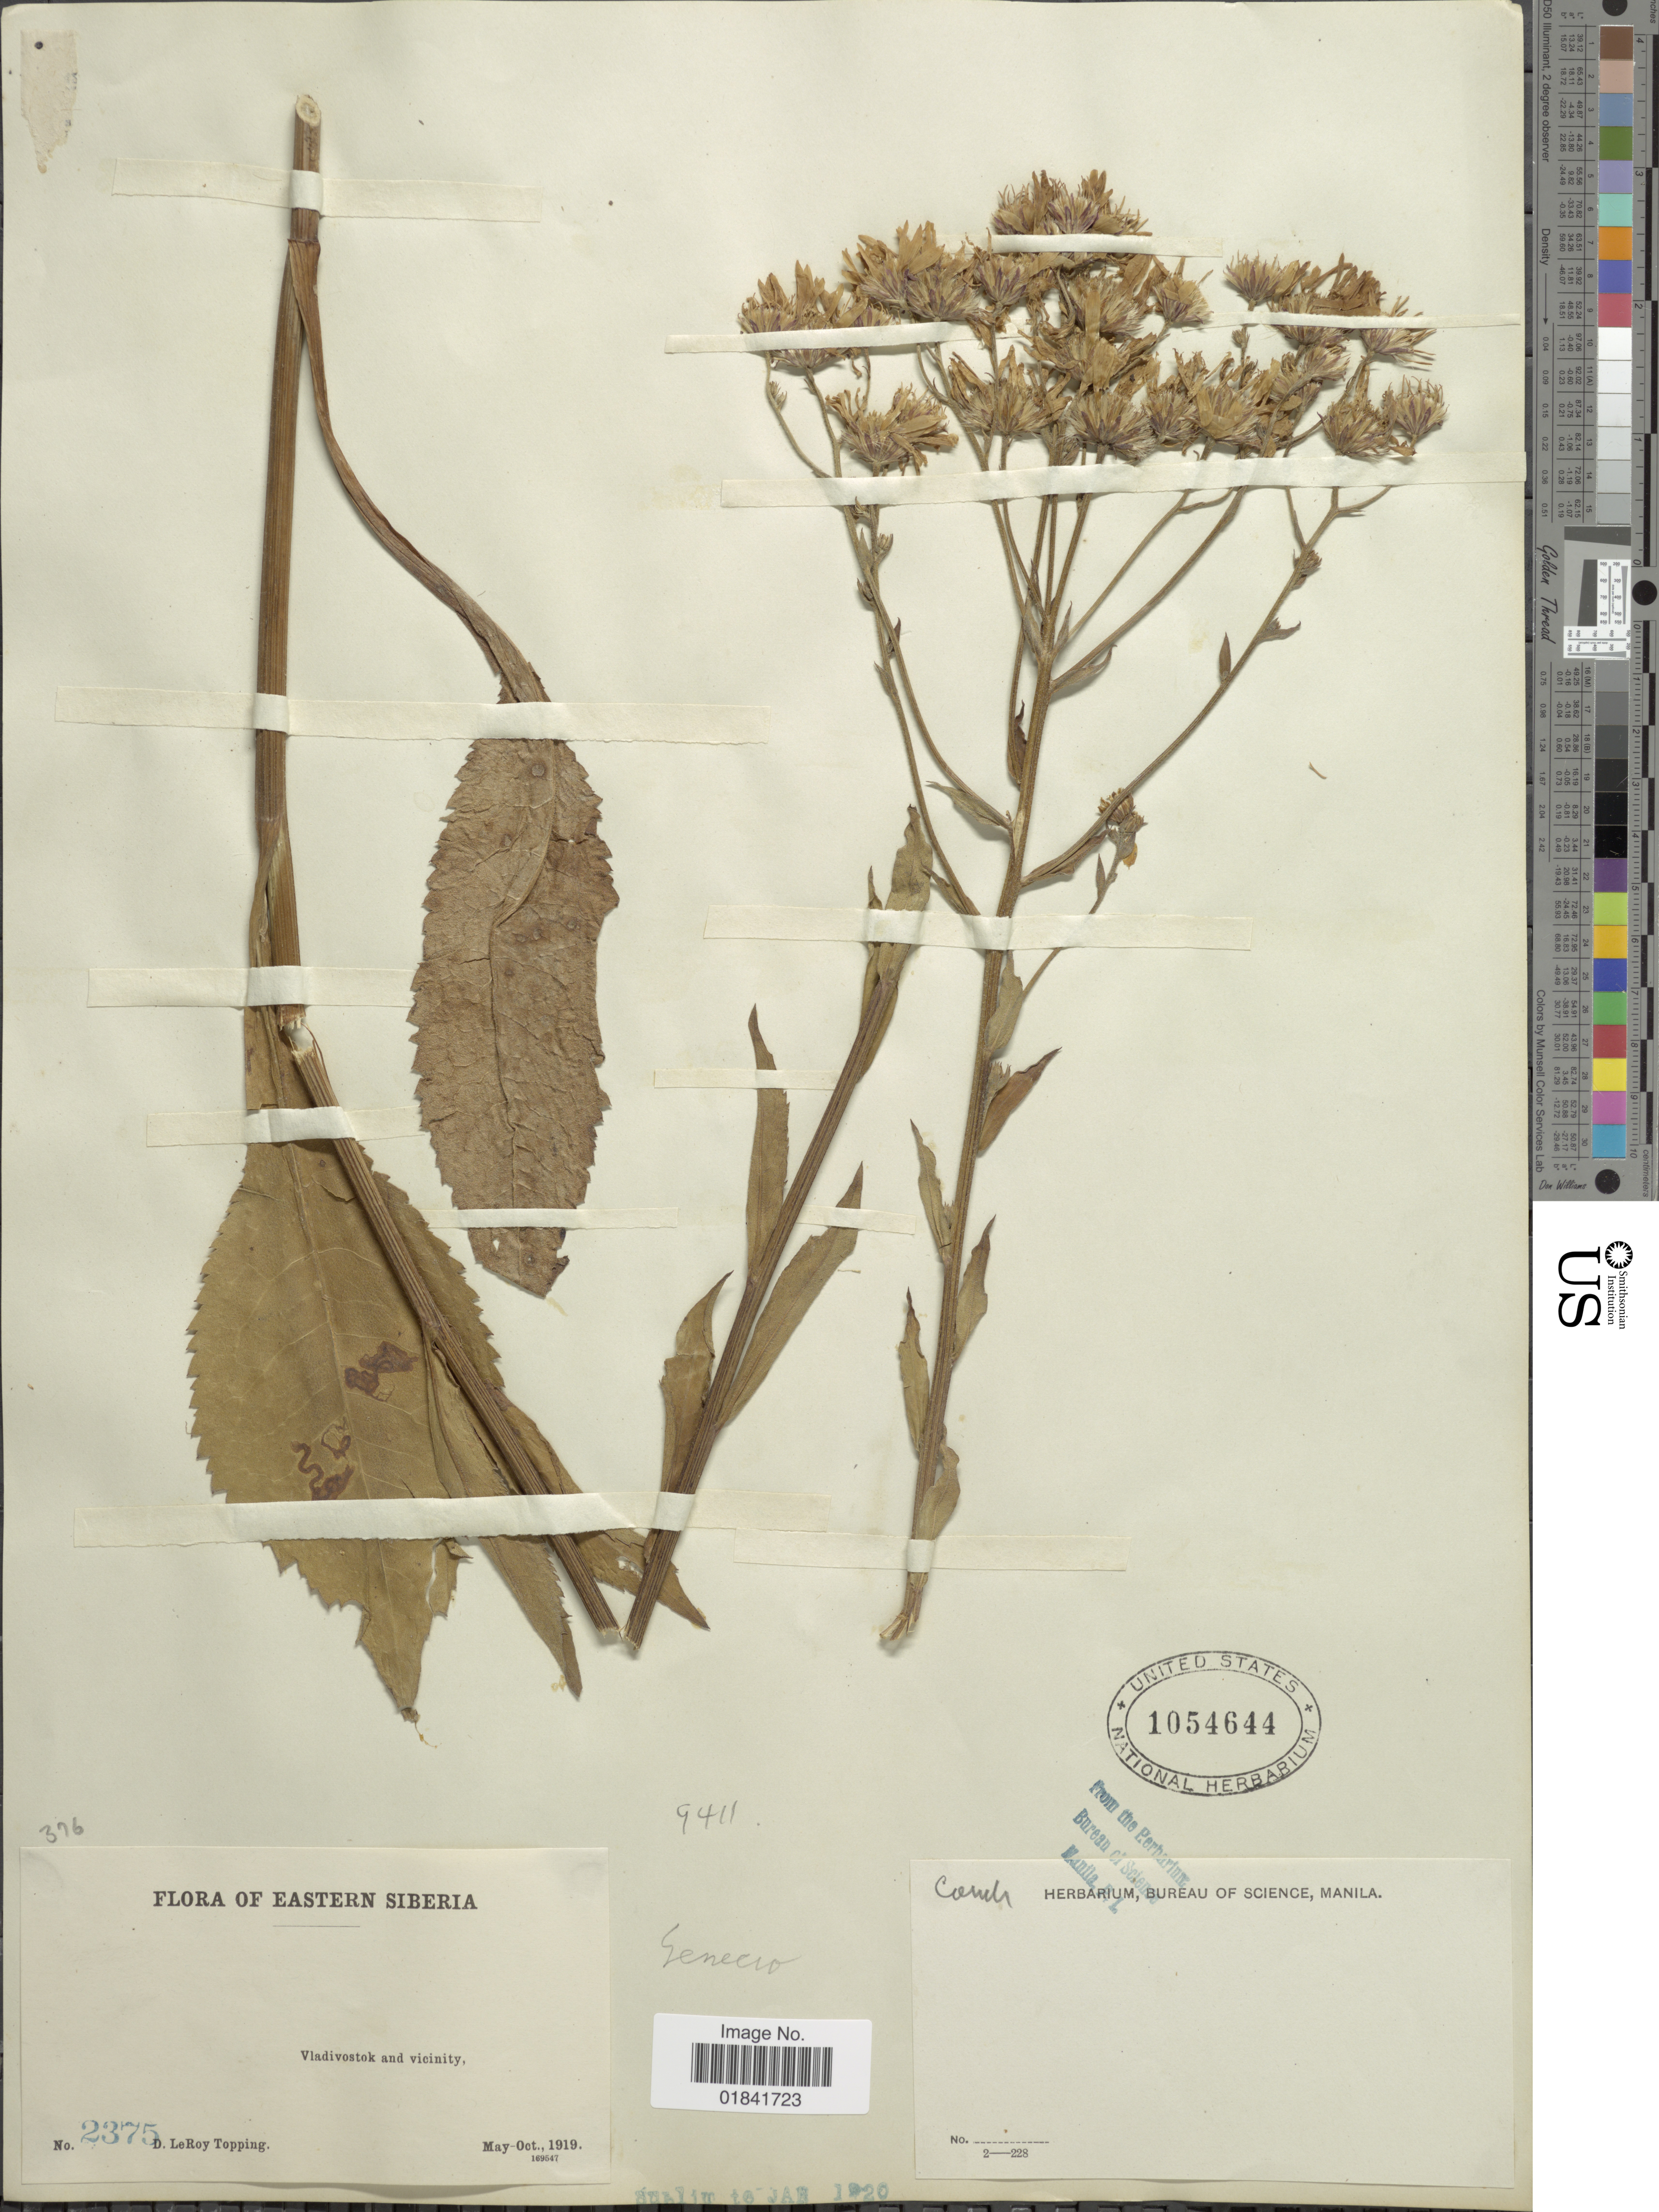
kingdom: Plantae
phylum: Tracheophyta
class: Magnoliopsida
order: Asterales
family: Asteraceae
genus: Senecio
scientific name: Senecio sp.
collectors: D. L. Topping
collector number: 2375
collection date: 1919-05/1919-10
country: Russian Federation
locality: Eastern Siberia, Vladivostok and vicinity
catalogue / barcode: US 1054644